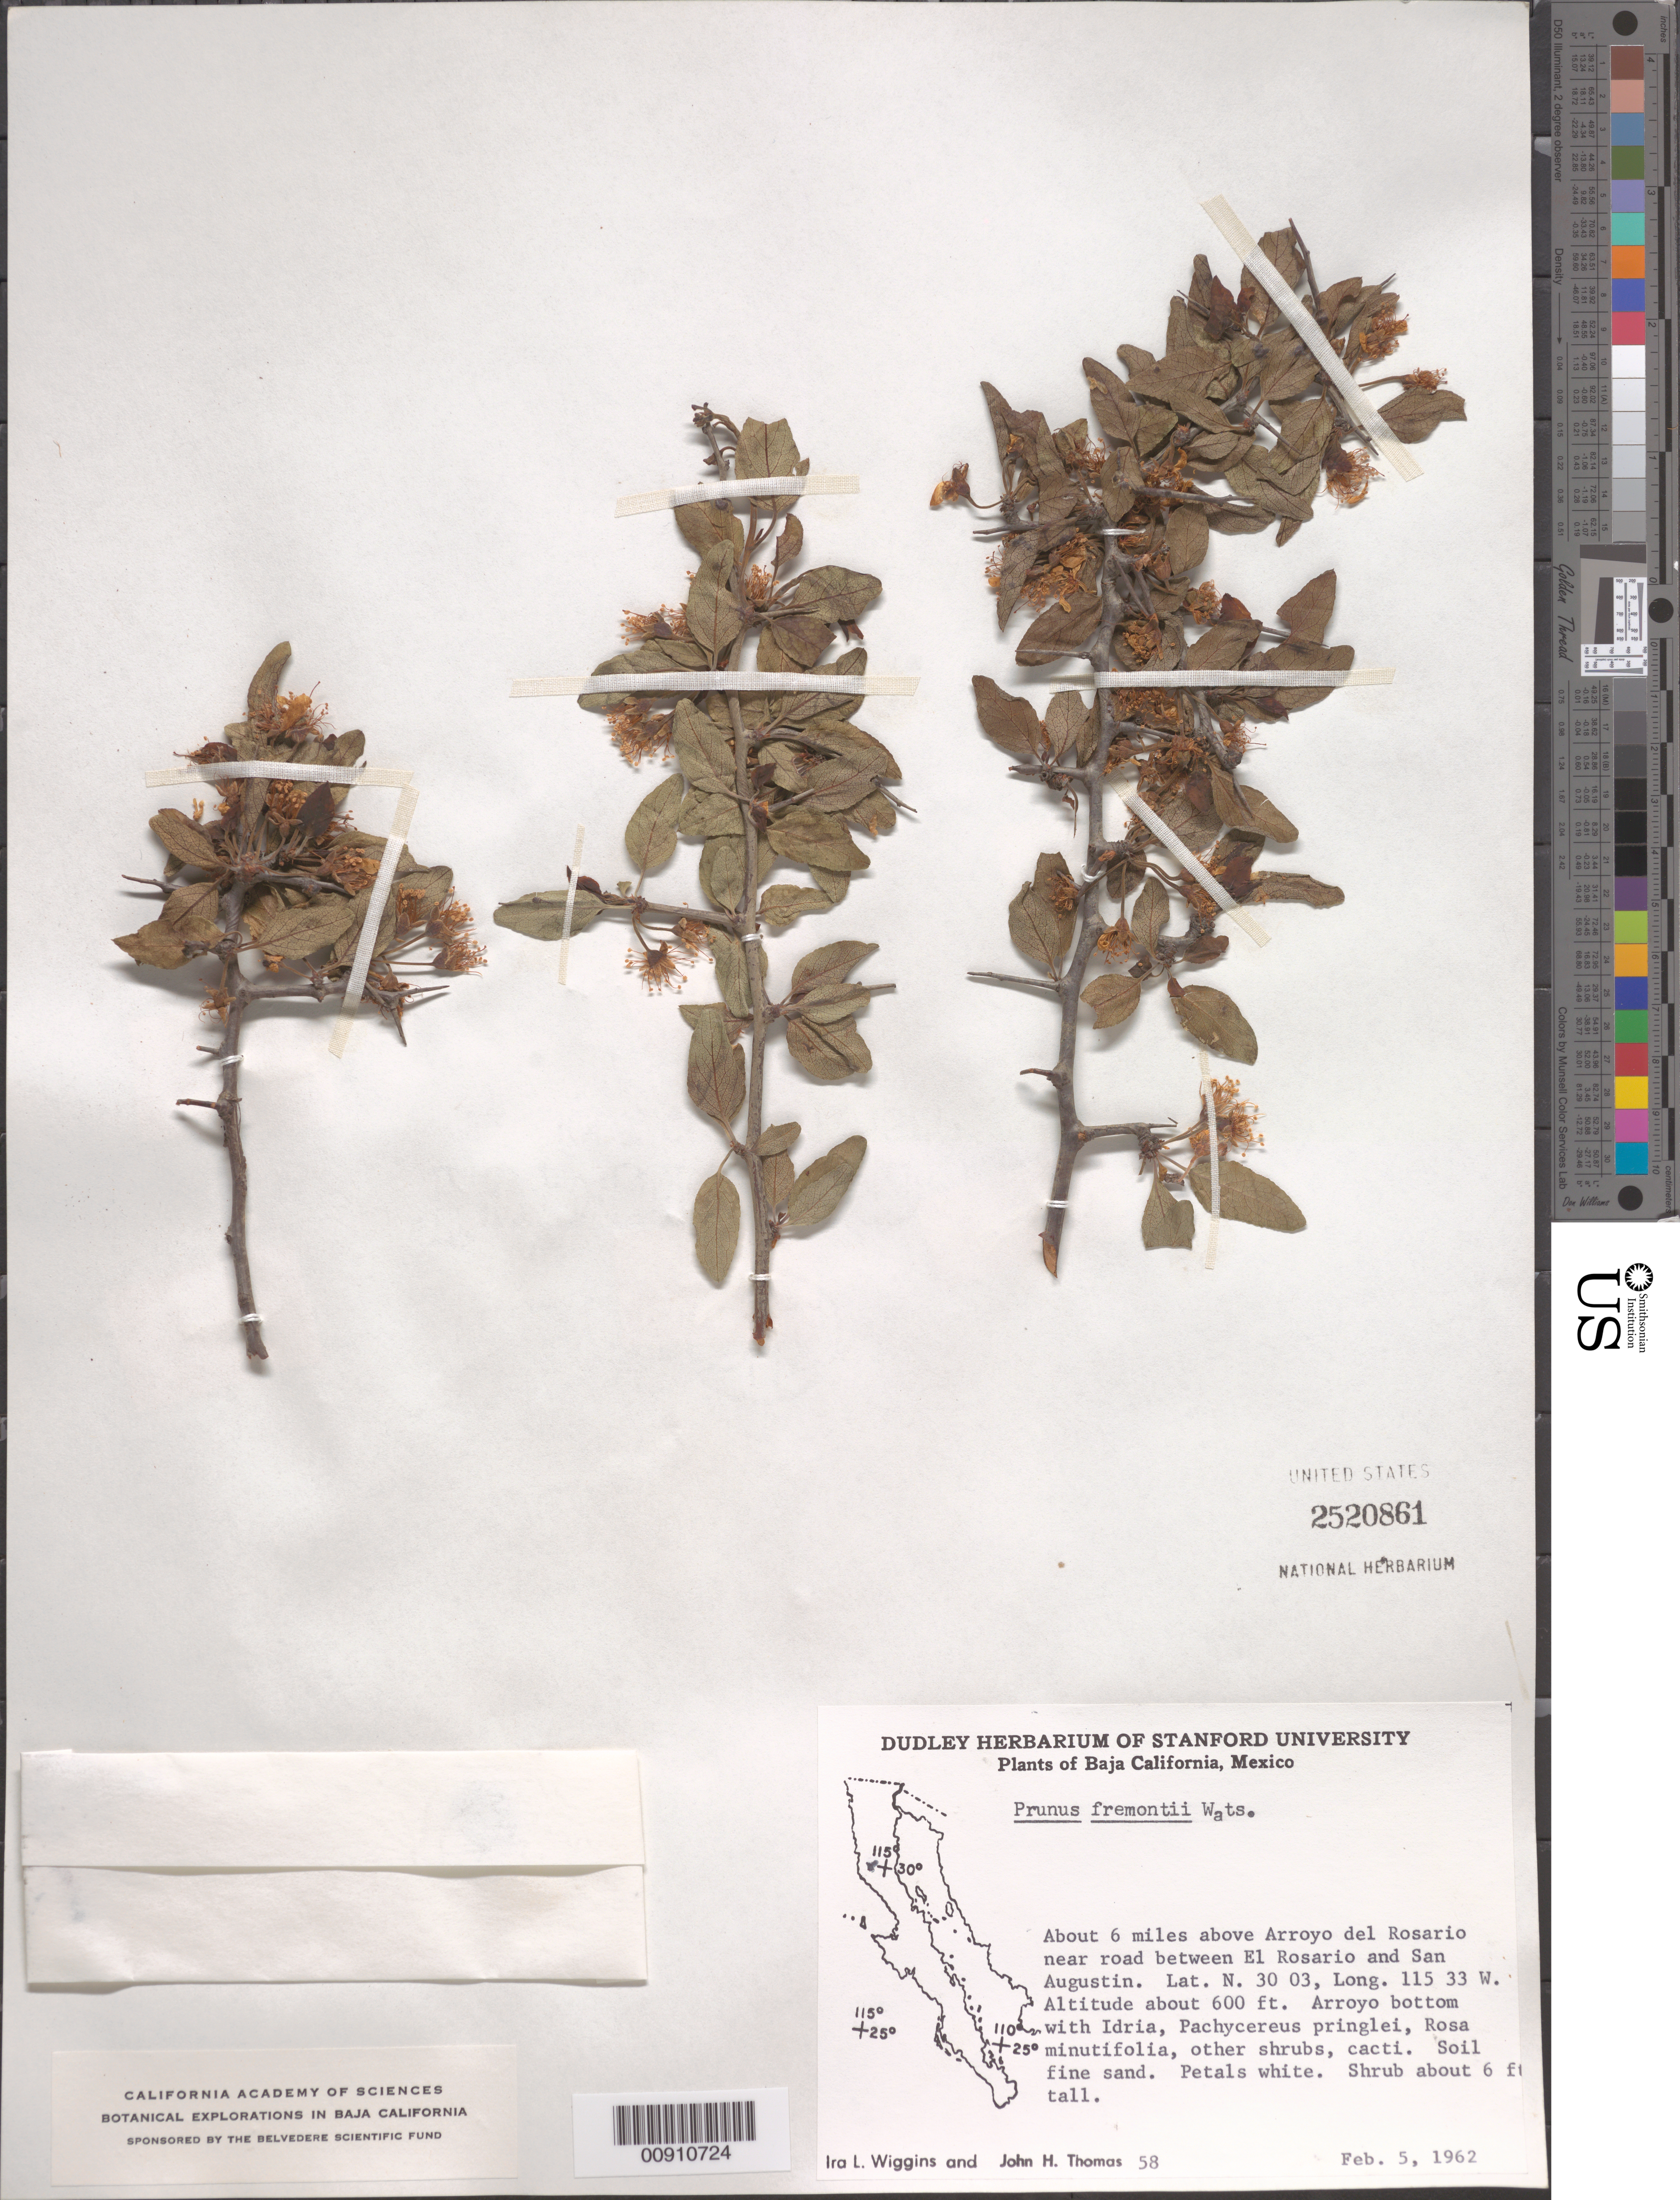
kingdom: Plantae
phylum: Tracheophyta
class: Magnoliopsida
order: Rosales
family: Rosaceae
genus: Prunus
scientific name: Prunus fremontii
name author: S. Watson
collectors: I. L. Wiggins & J. H. Thomas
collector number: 58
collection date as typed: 05 Feb 1962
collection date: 1962-02-05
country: Mexico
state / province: Baja California Norte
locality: About 6 miles above Arroyo del Rosario near road between El Rosario and San Augustin.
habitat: Arroyo bottom with Idria, Pachycereus pringlei, Rosa minutifolia, other shrubs, cacti. Soil fine sand.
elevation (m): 183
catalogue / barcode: US 2520861